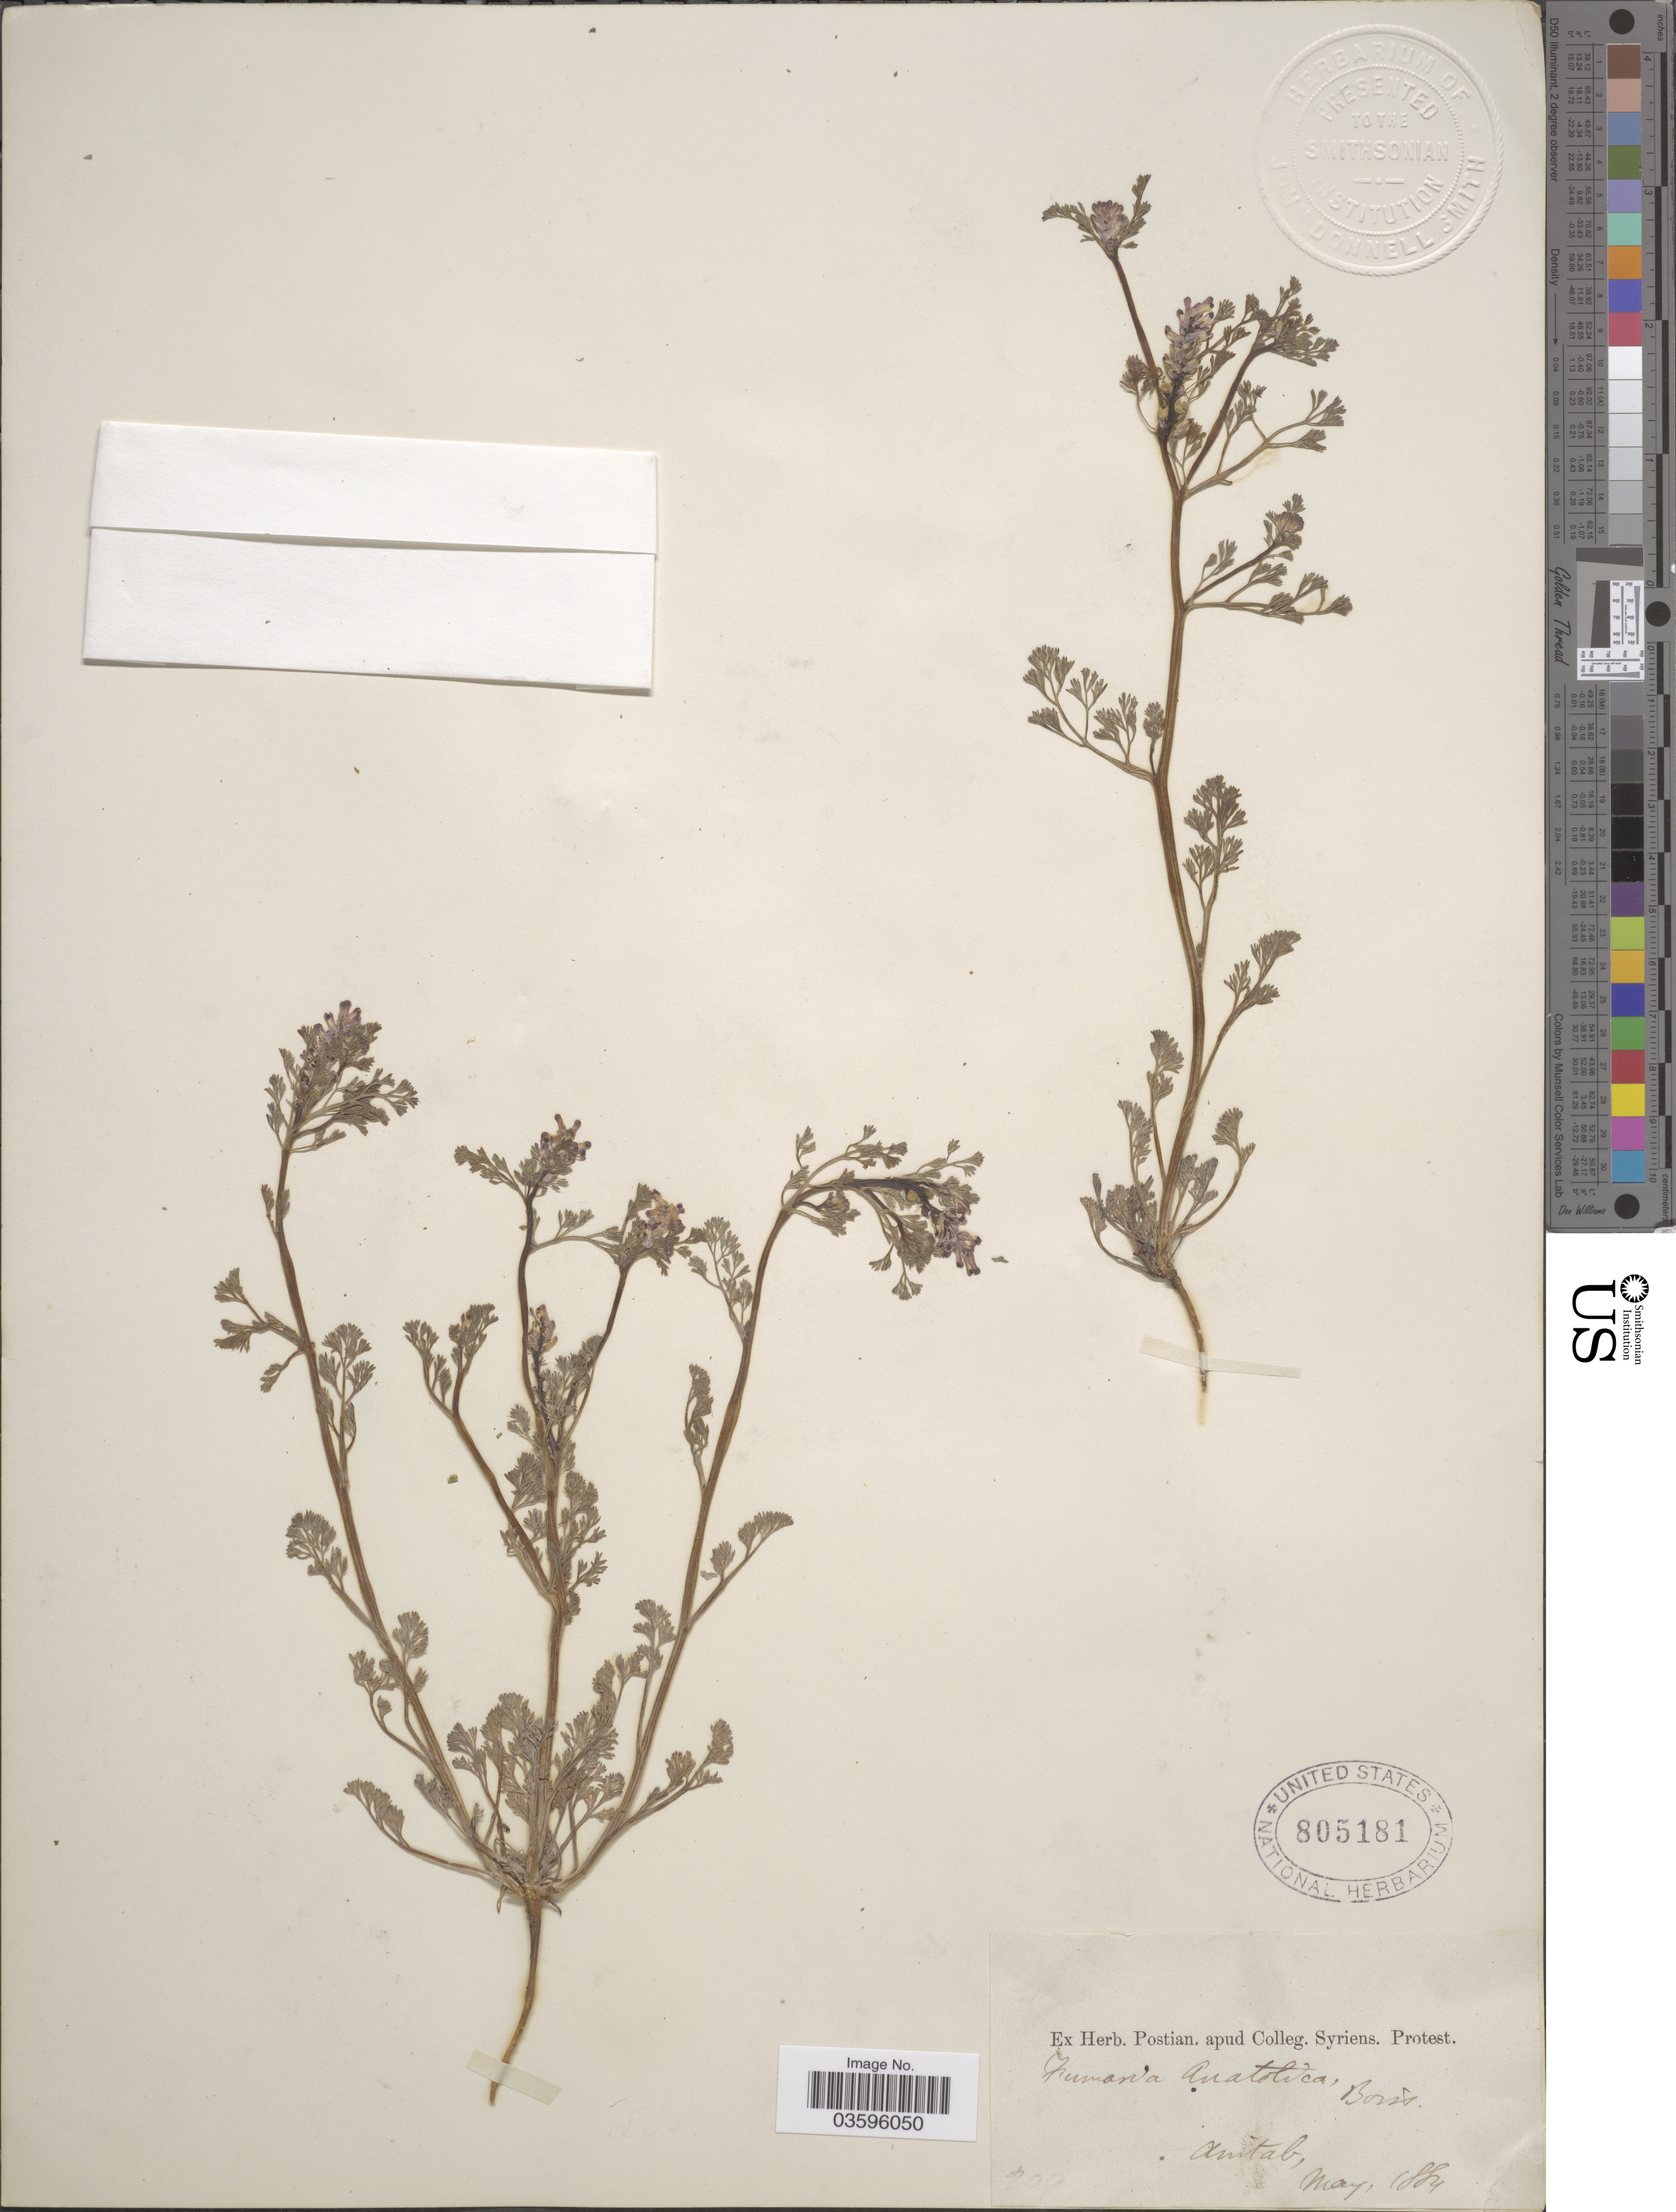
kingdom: Plantae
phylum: Tracheophyta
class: Magnoliopsida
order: Ranunculales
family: Papaveraceae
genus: Fumaria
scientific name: Fumaria anatolica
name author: Boiss.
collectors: ex herb. Postian. apud Colleg. Syriens. Protest. USE "Fannie P. A. Shepard" (10308853) AS PRIMARY COLLECTOR INSTEAD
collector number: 209*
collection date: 1884-05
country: Turkey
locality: Aintab.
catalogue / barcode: US 805181